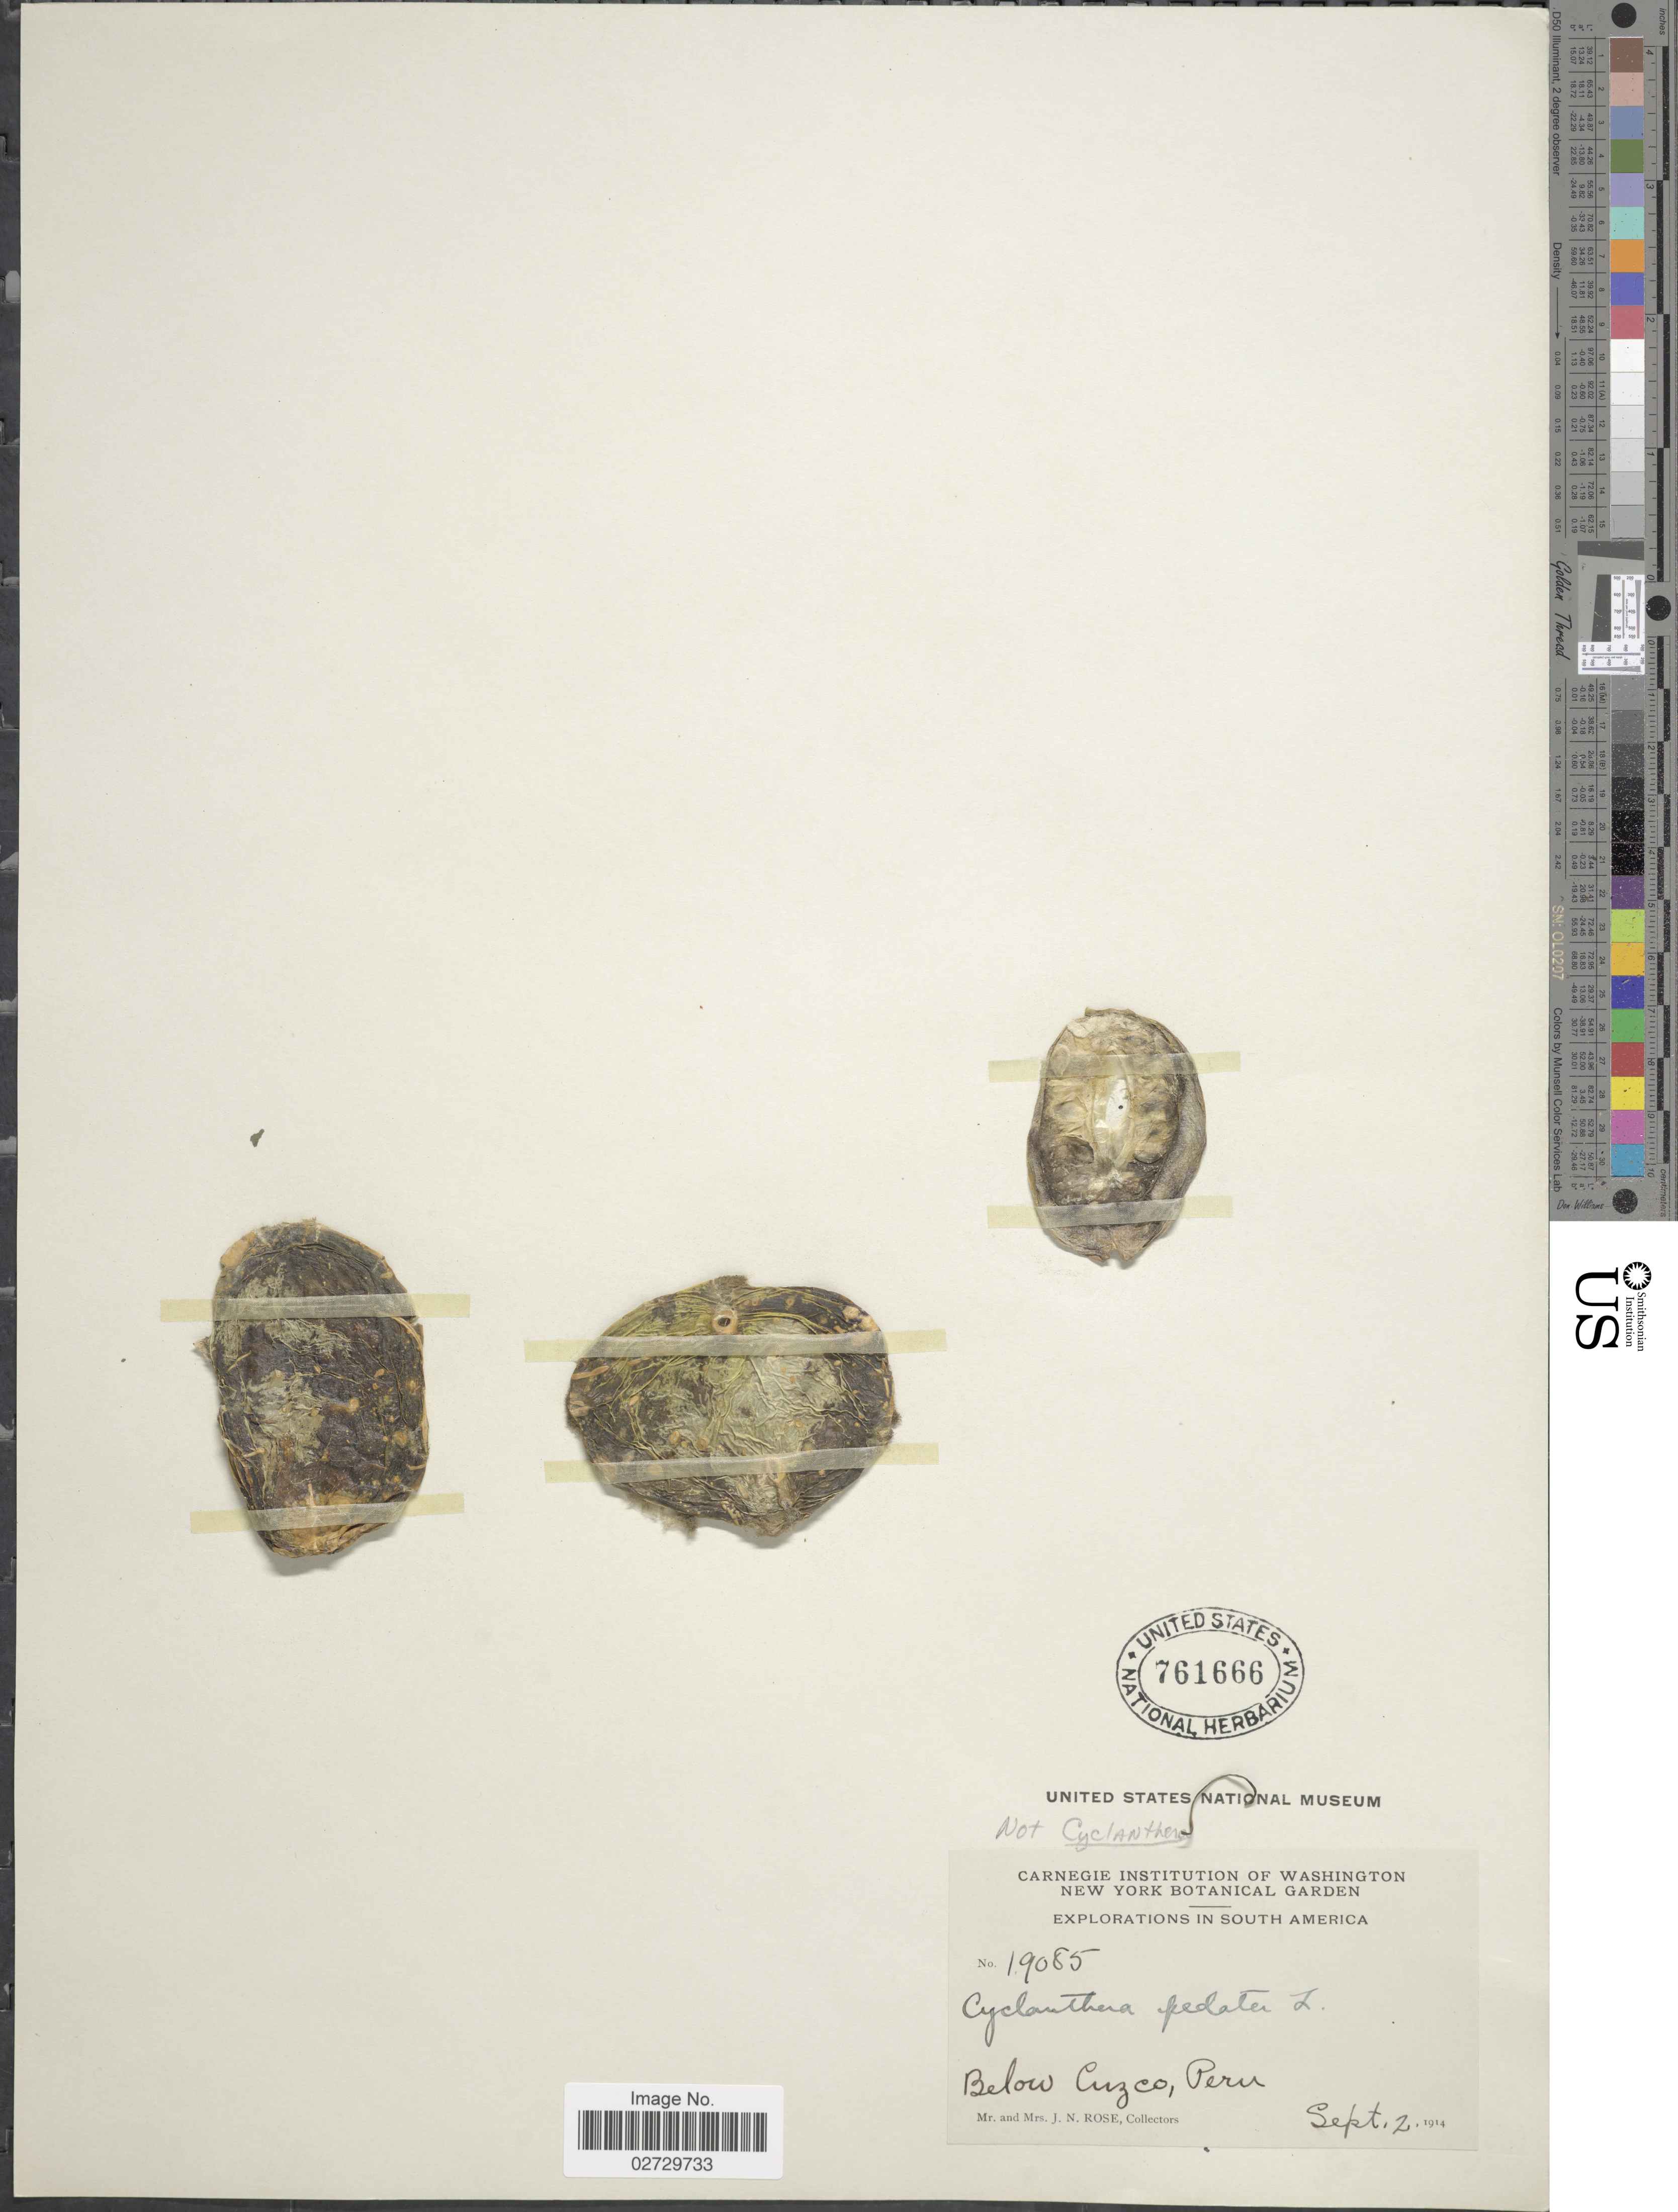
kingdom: Plantae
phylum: Tracheophyta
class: Magnoliopsida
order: Cucurbitales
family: Cucurbitaceae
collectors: J. N. Rose & L. B. Rose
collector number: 19085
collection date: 1914-09-02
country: Peru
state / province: Cusco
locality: Below Cuzco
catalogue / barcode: US 761666